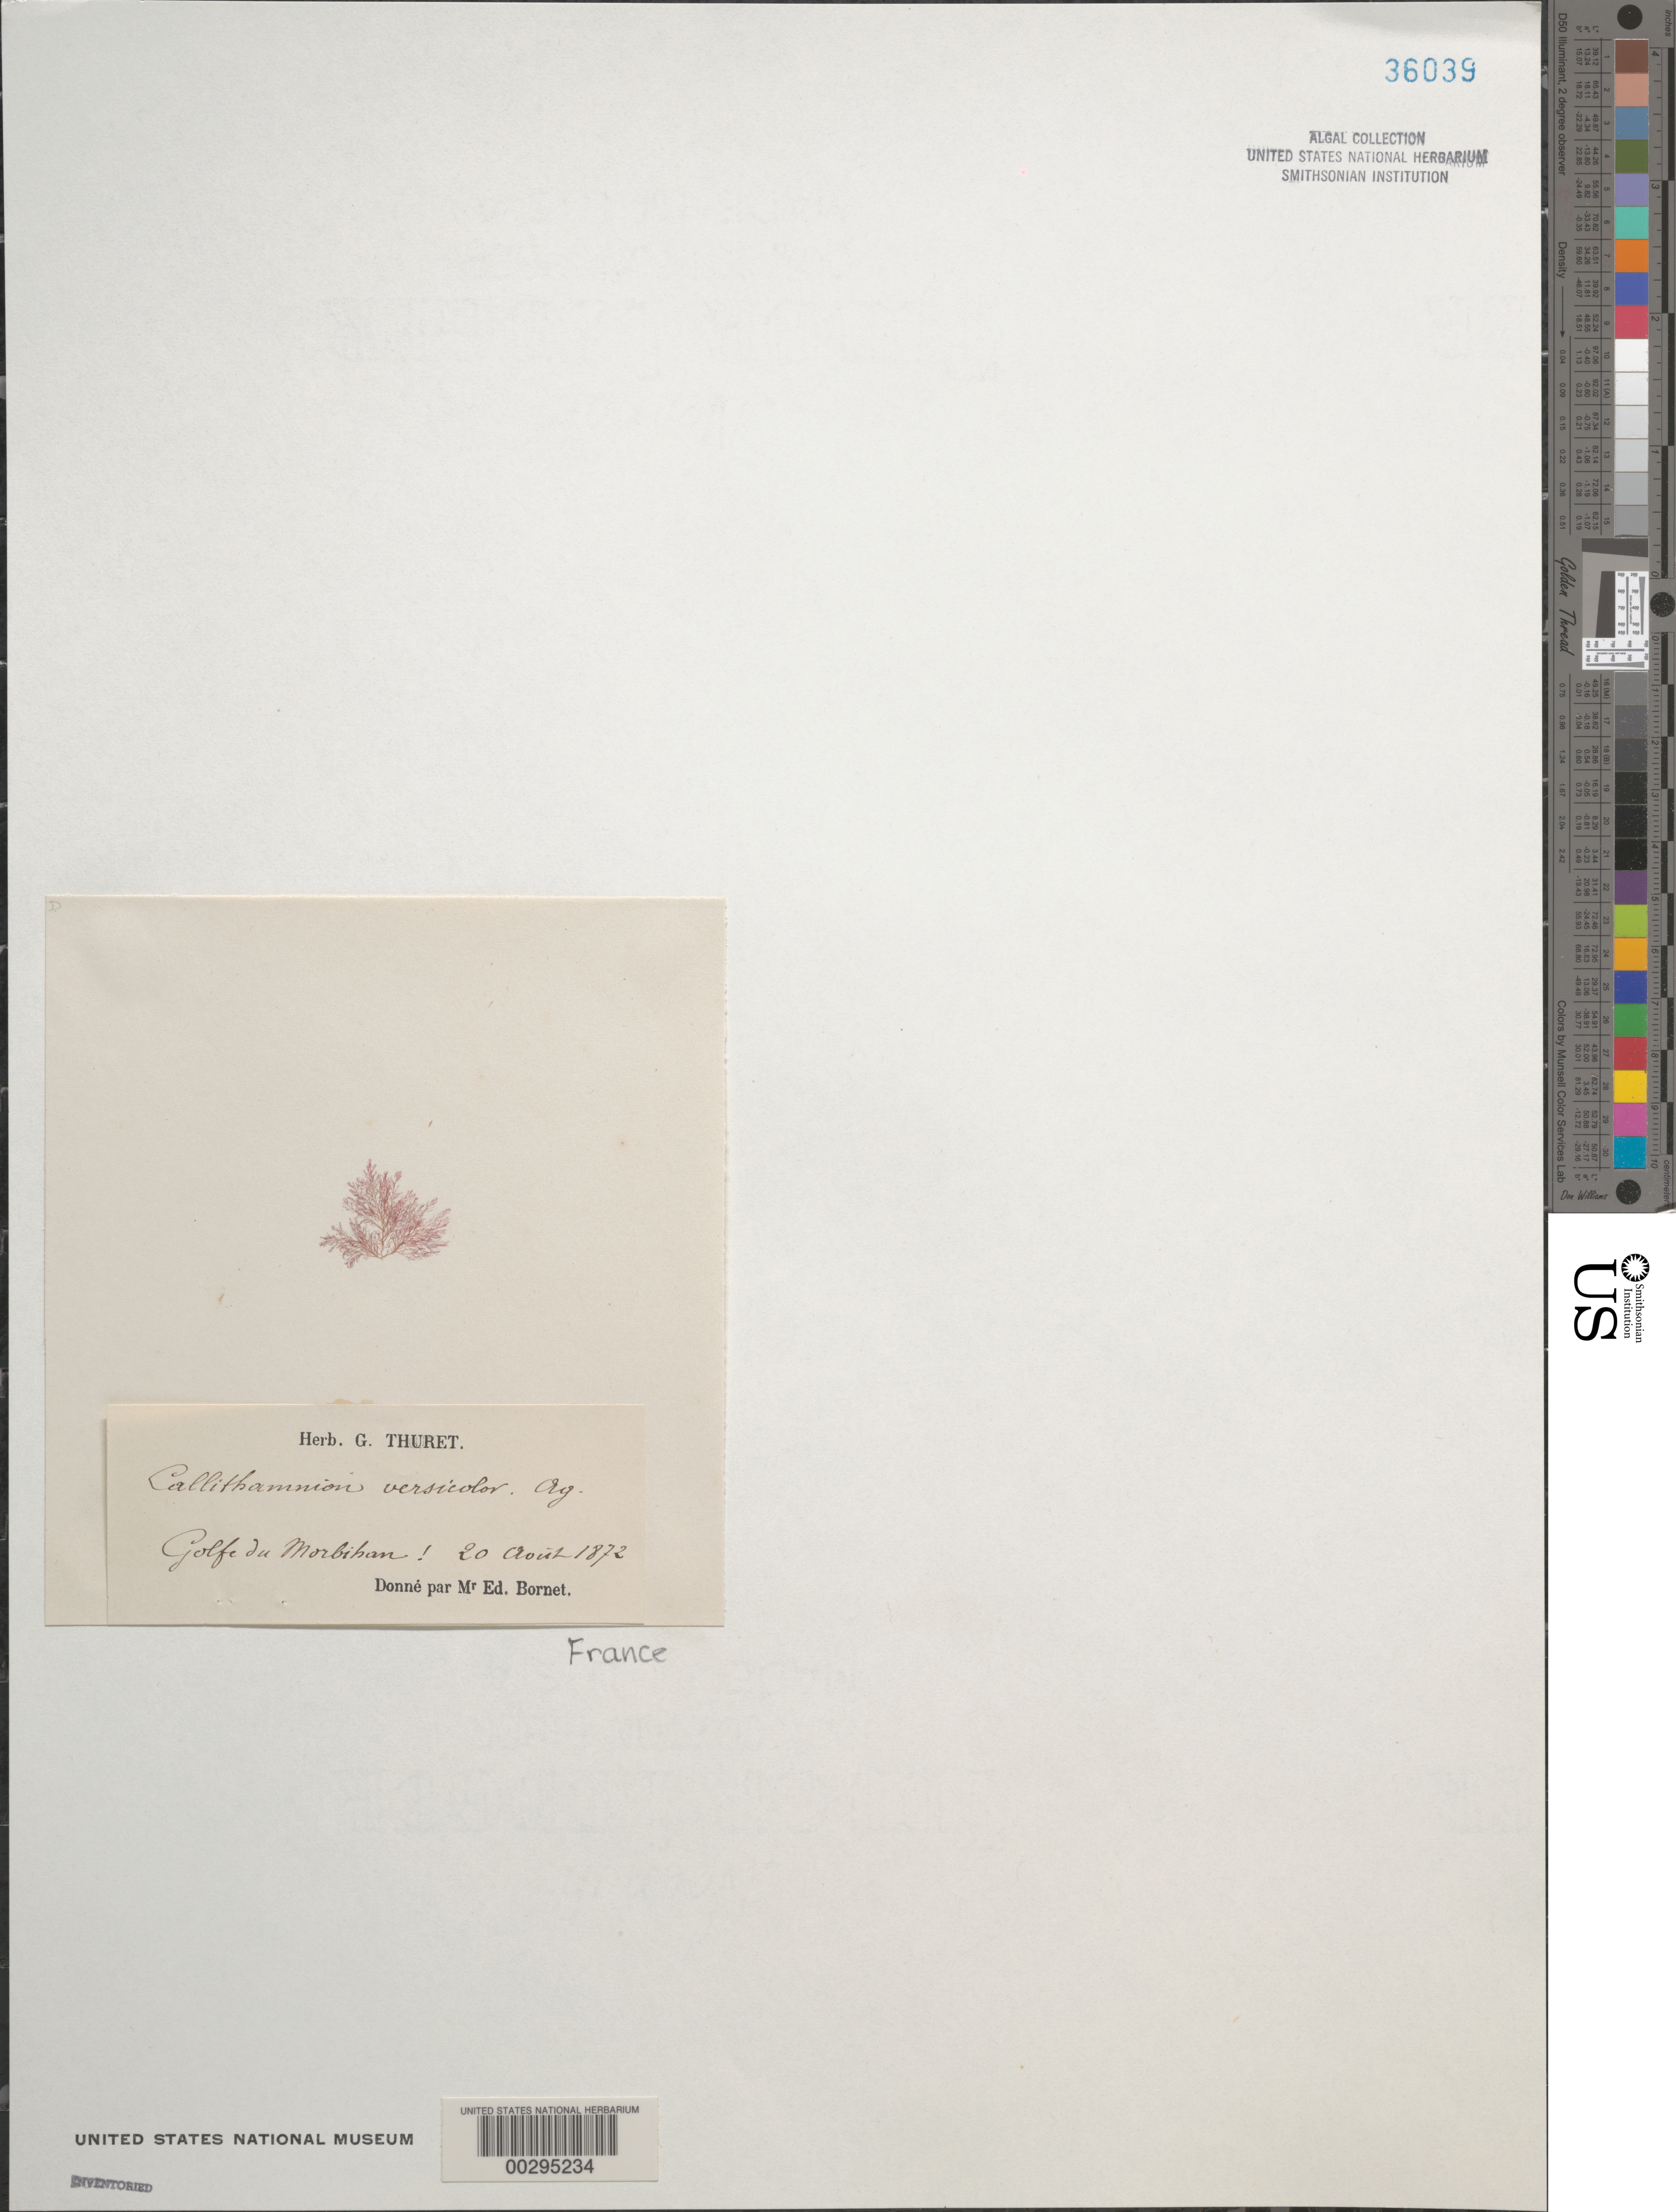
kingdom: Plantae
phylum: Rhodophyta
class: Florideophyceae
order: Ceramiales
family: Callithamniaceae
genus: Callithamnion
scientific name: Callithamnion corymbosum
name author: (Sm.) Lyngb.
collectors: Thuret, G. (herbarium)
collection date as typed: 20 Aug 1872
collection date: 1872-08-20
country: France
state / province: Bretagne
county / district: Morbihan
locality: Gulf of Morbihan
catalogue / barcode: US 36039